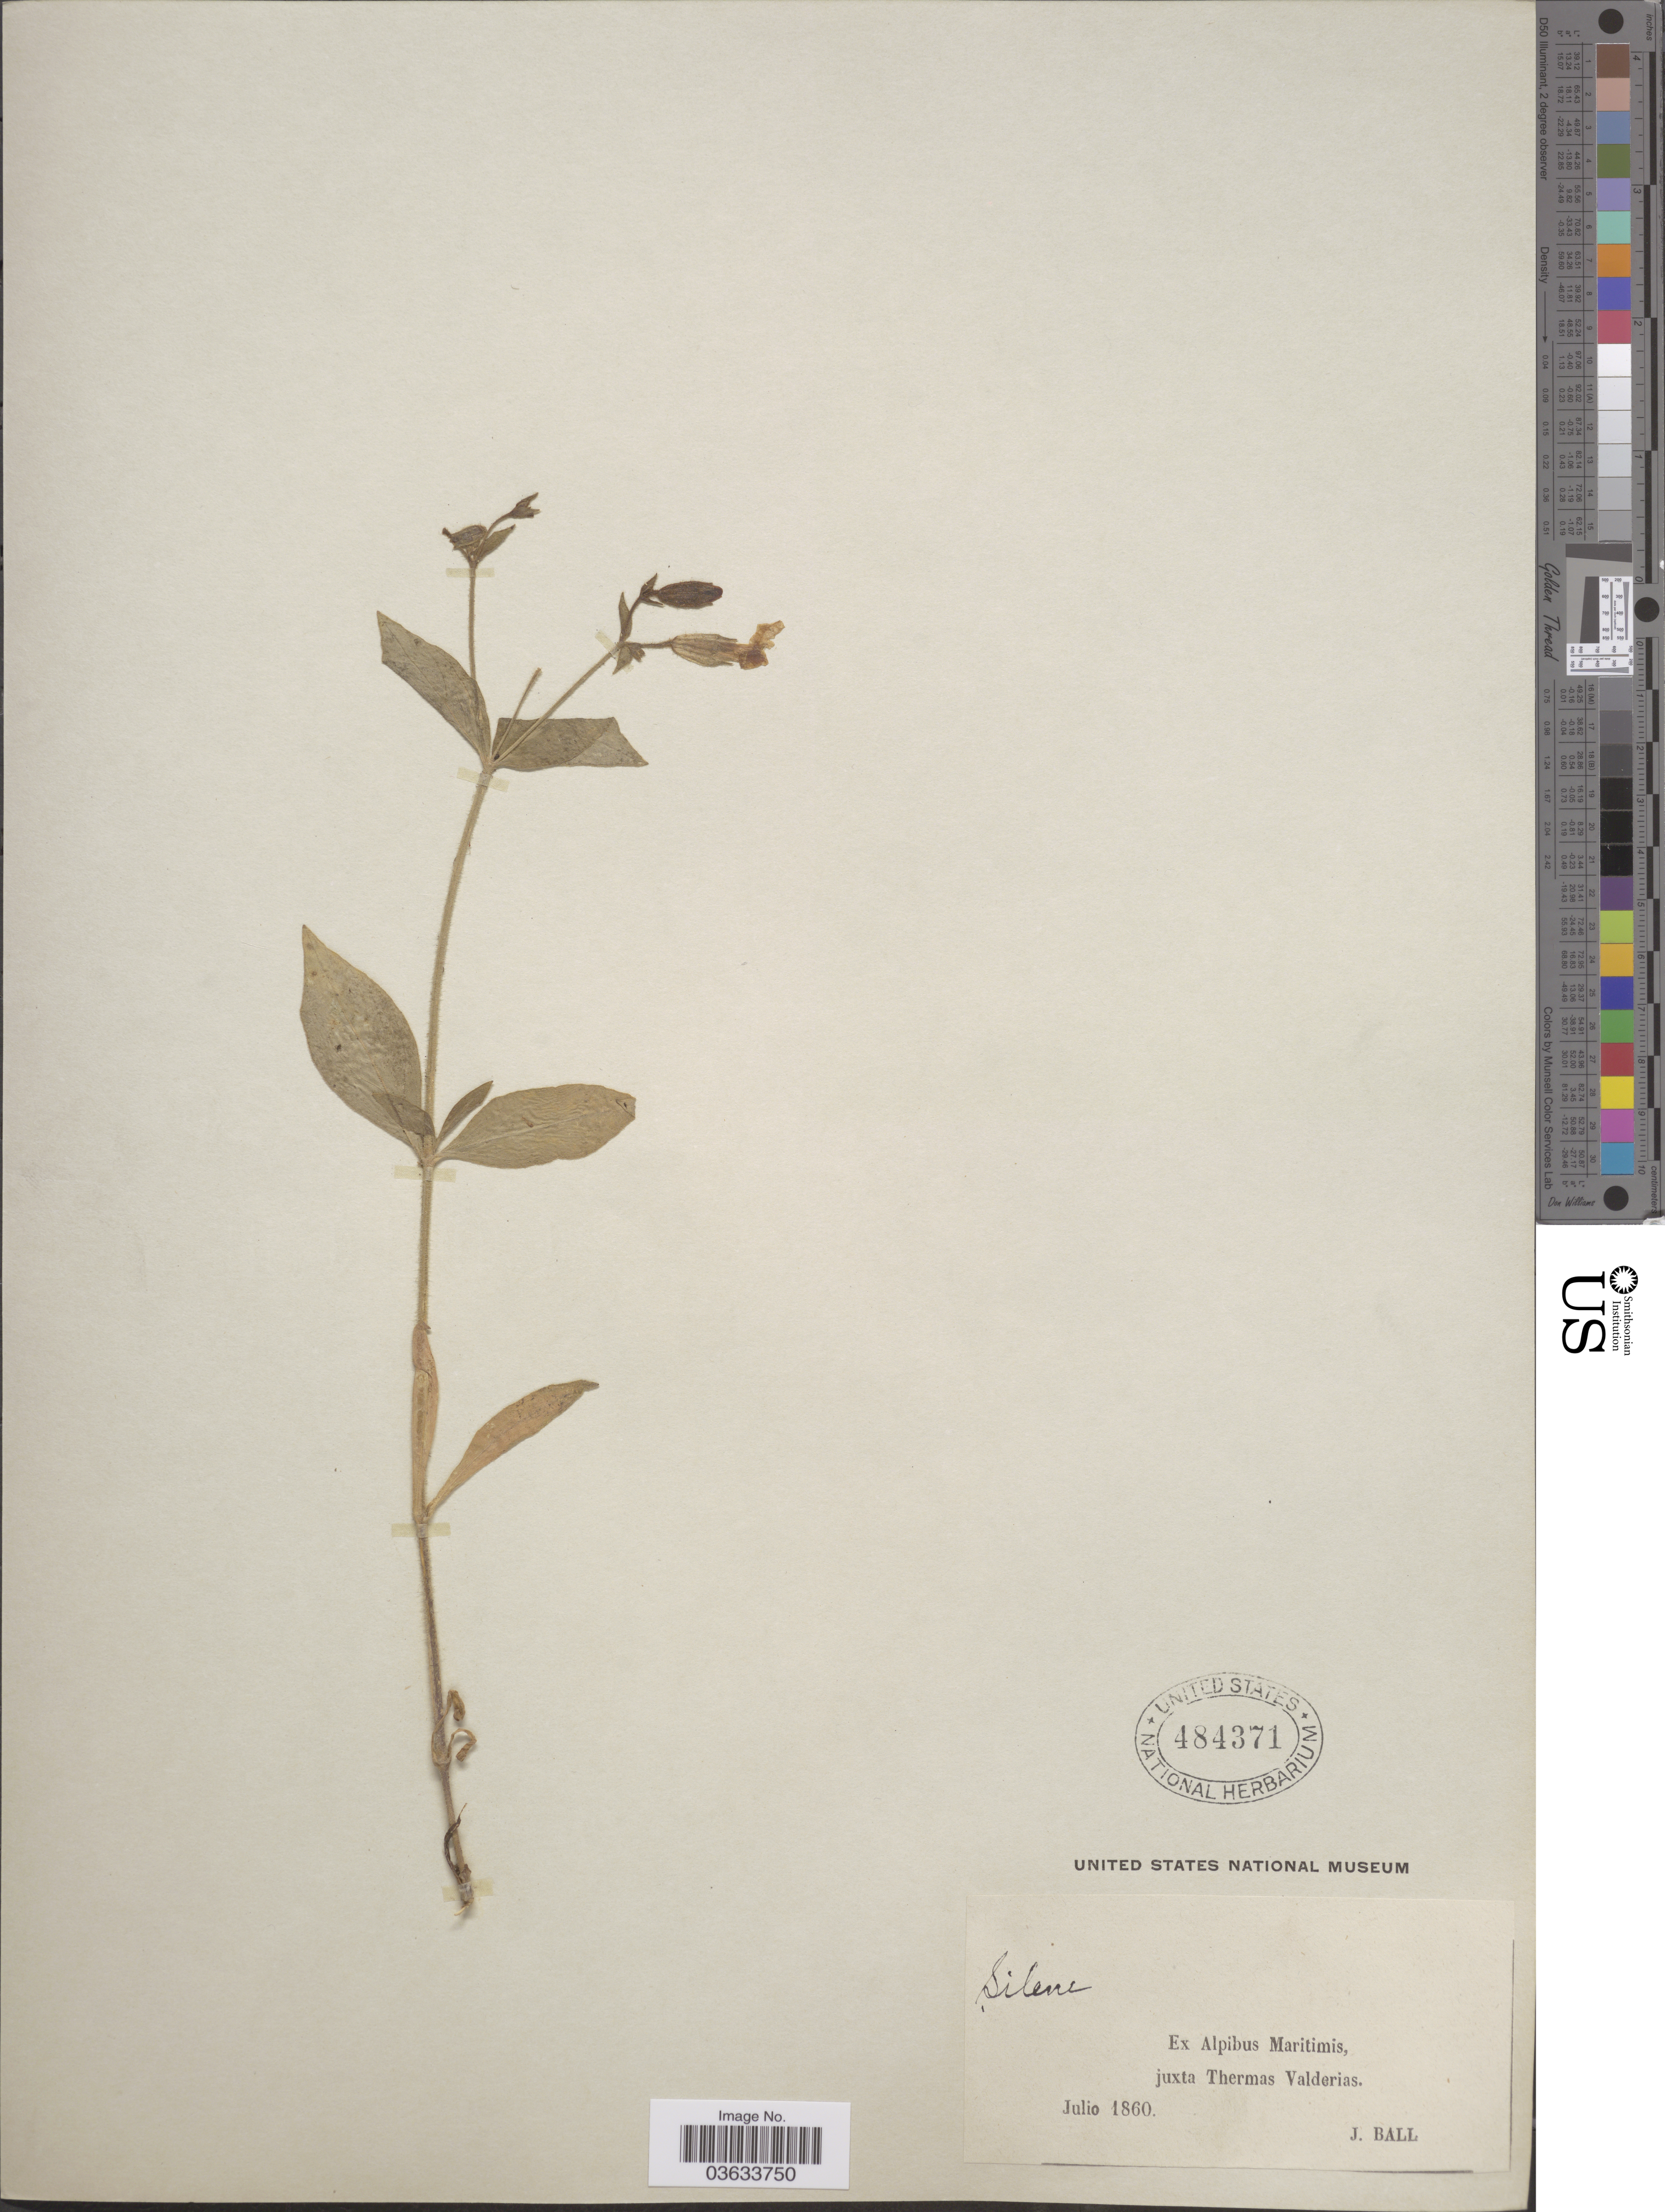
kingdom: Plantae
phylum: Tracheophyta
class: Magnoliopsida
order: Caryophyllales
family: Caryophyllaceae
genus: Silene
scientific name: Silene sp.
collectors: J. Ball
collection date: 1860-07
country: Italy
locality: Ex Alpibus Maritimis, juxta Thermas Valderias.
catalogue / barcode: US 484371